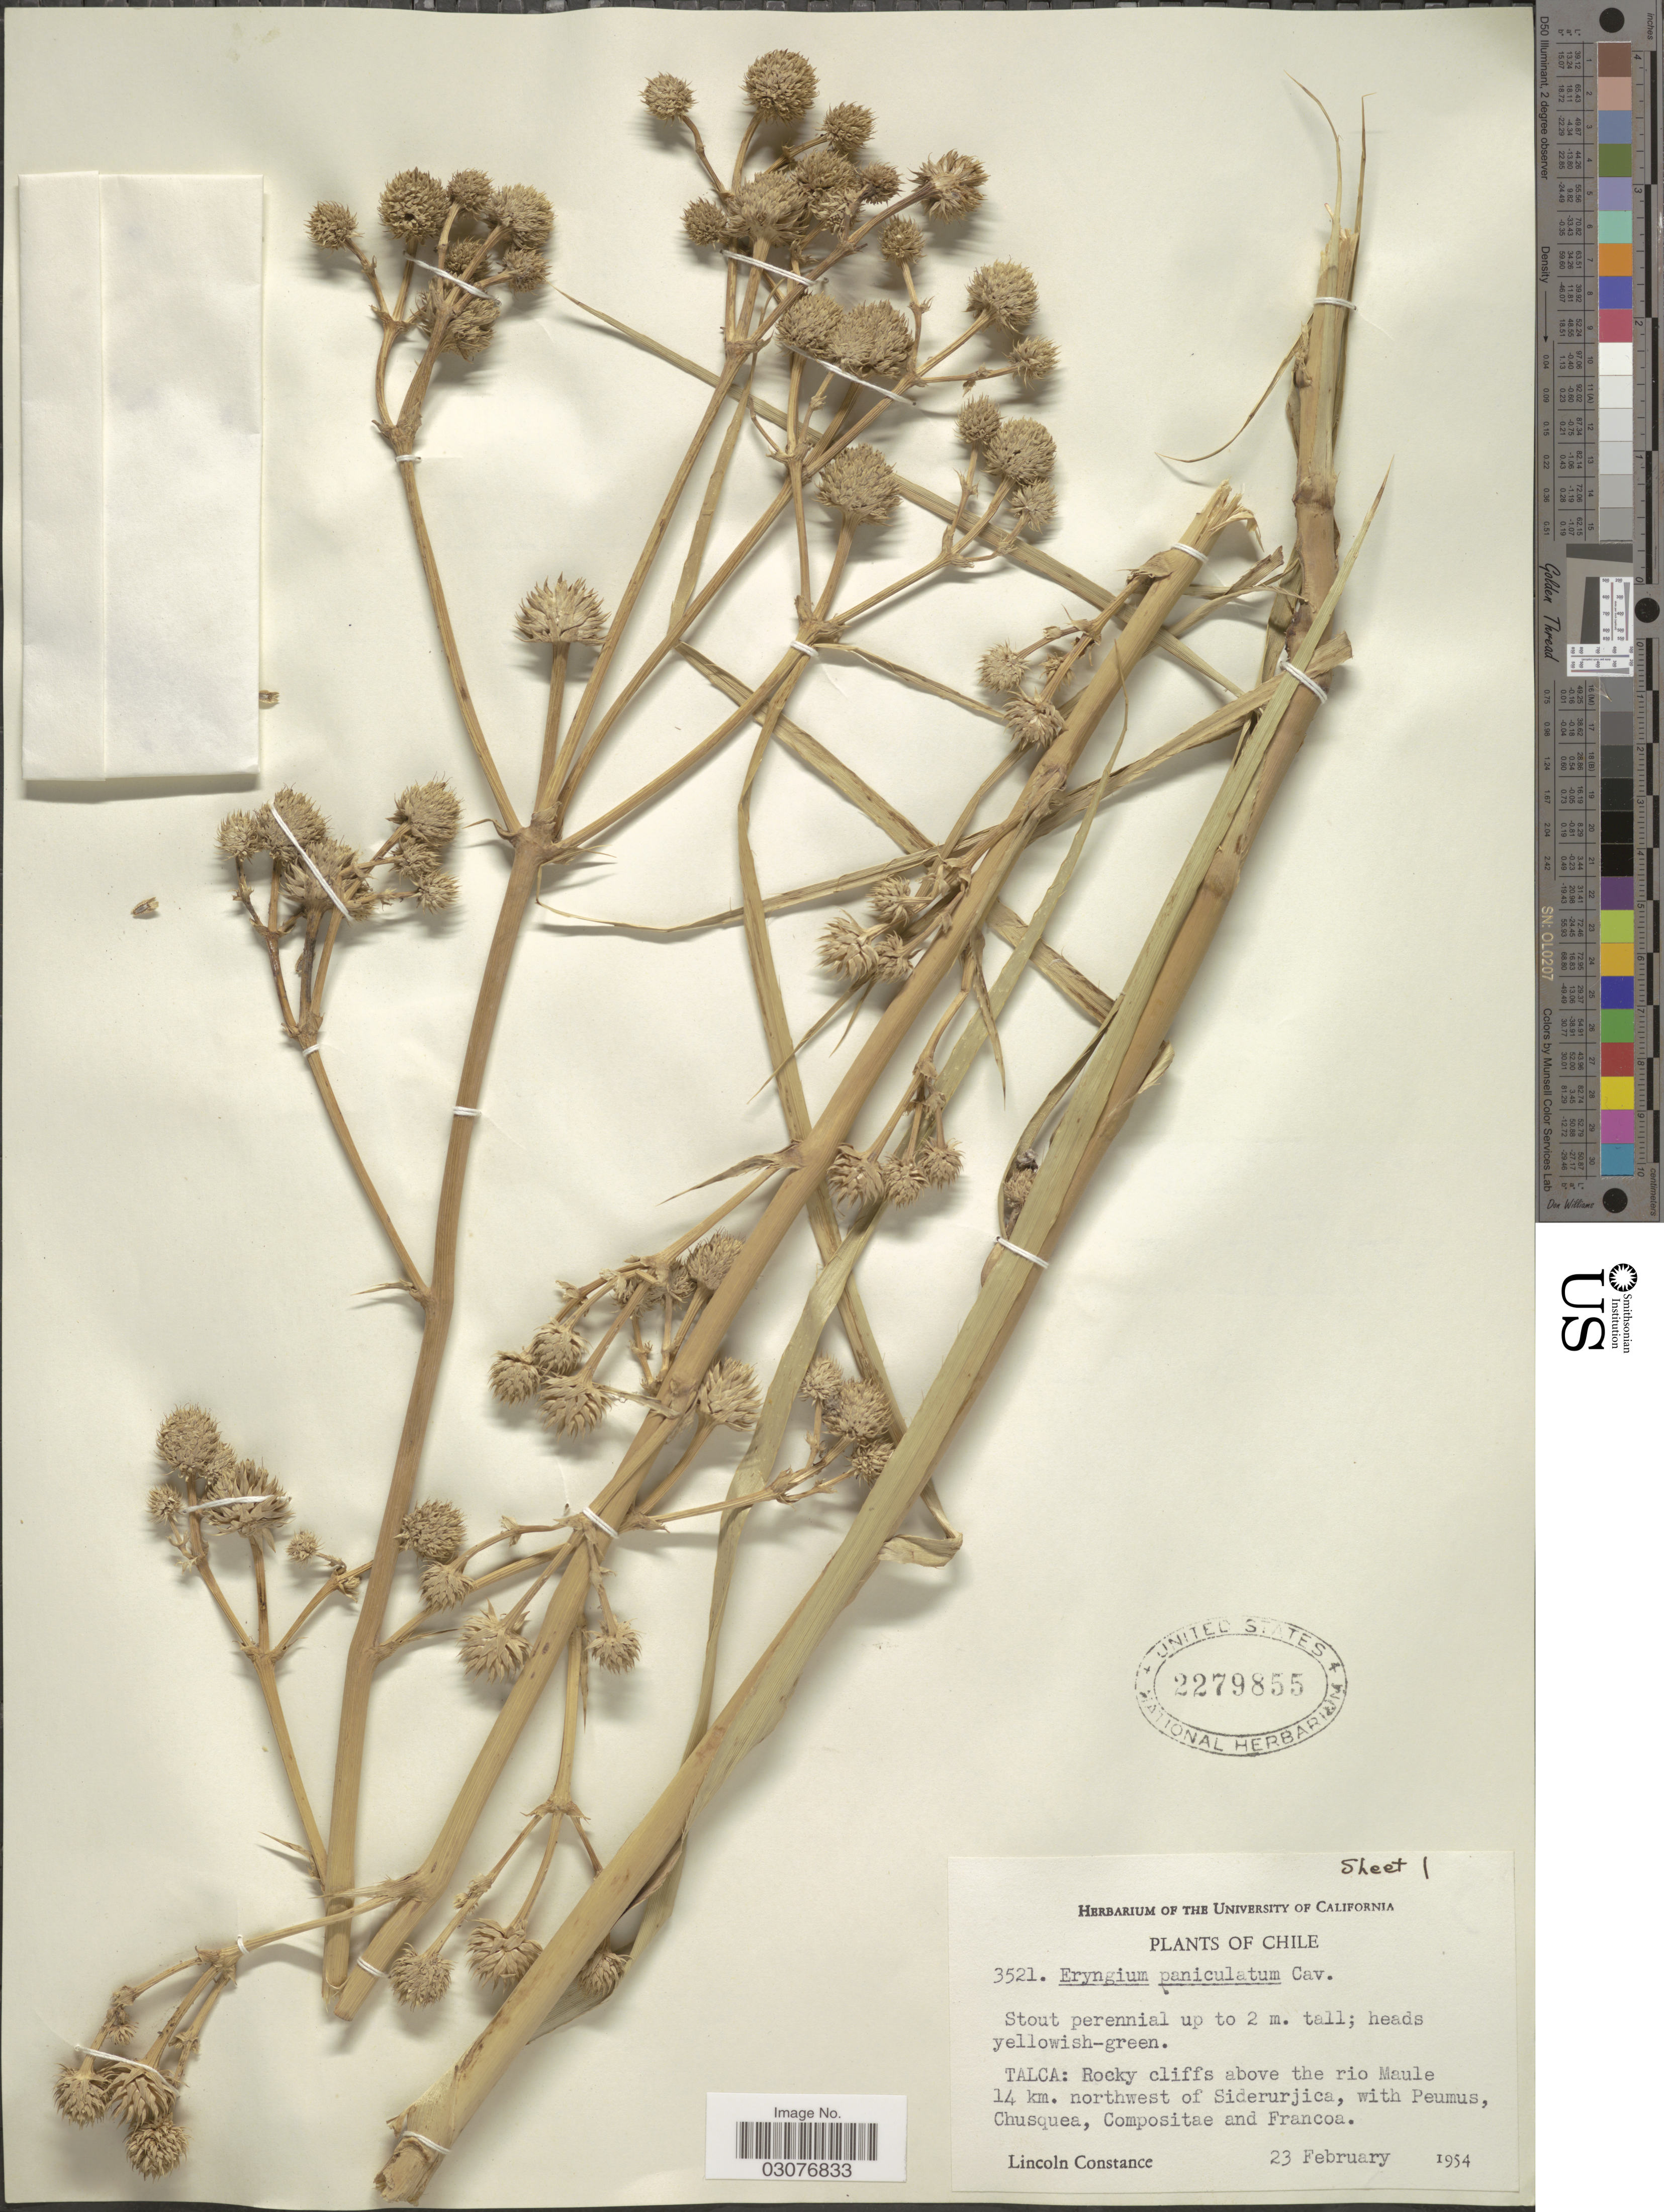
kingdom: Plantae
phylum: Tracheophyta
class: Magnoliopsida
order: Apiales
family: Apiaceae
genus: Eryngium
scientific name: Eryngium paniculatum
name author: Dombey ex Cav. & F. Delaroche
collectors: L. Constance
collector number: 3521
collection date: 1954-02-23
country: Chile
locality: Talca: Rocky cliffs above the rio Maule 14 km. northwest of Siderurjica.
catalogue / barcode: US 2279855